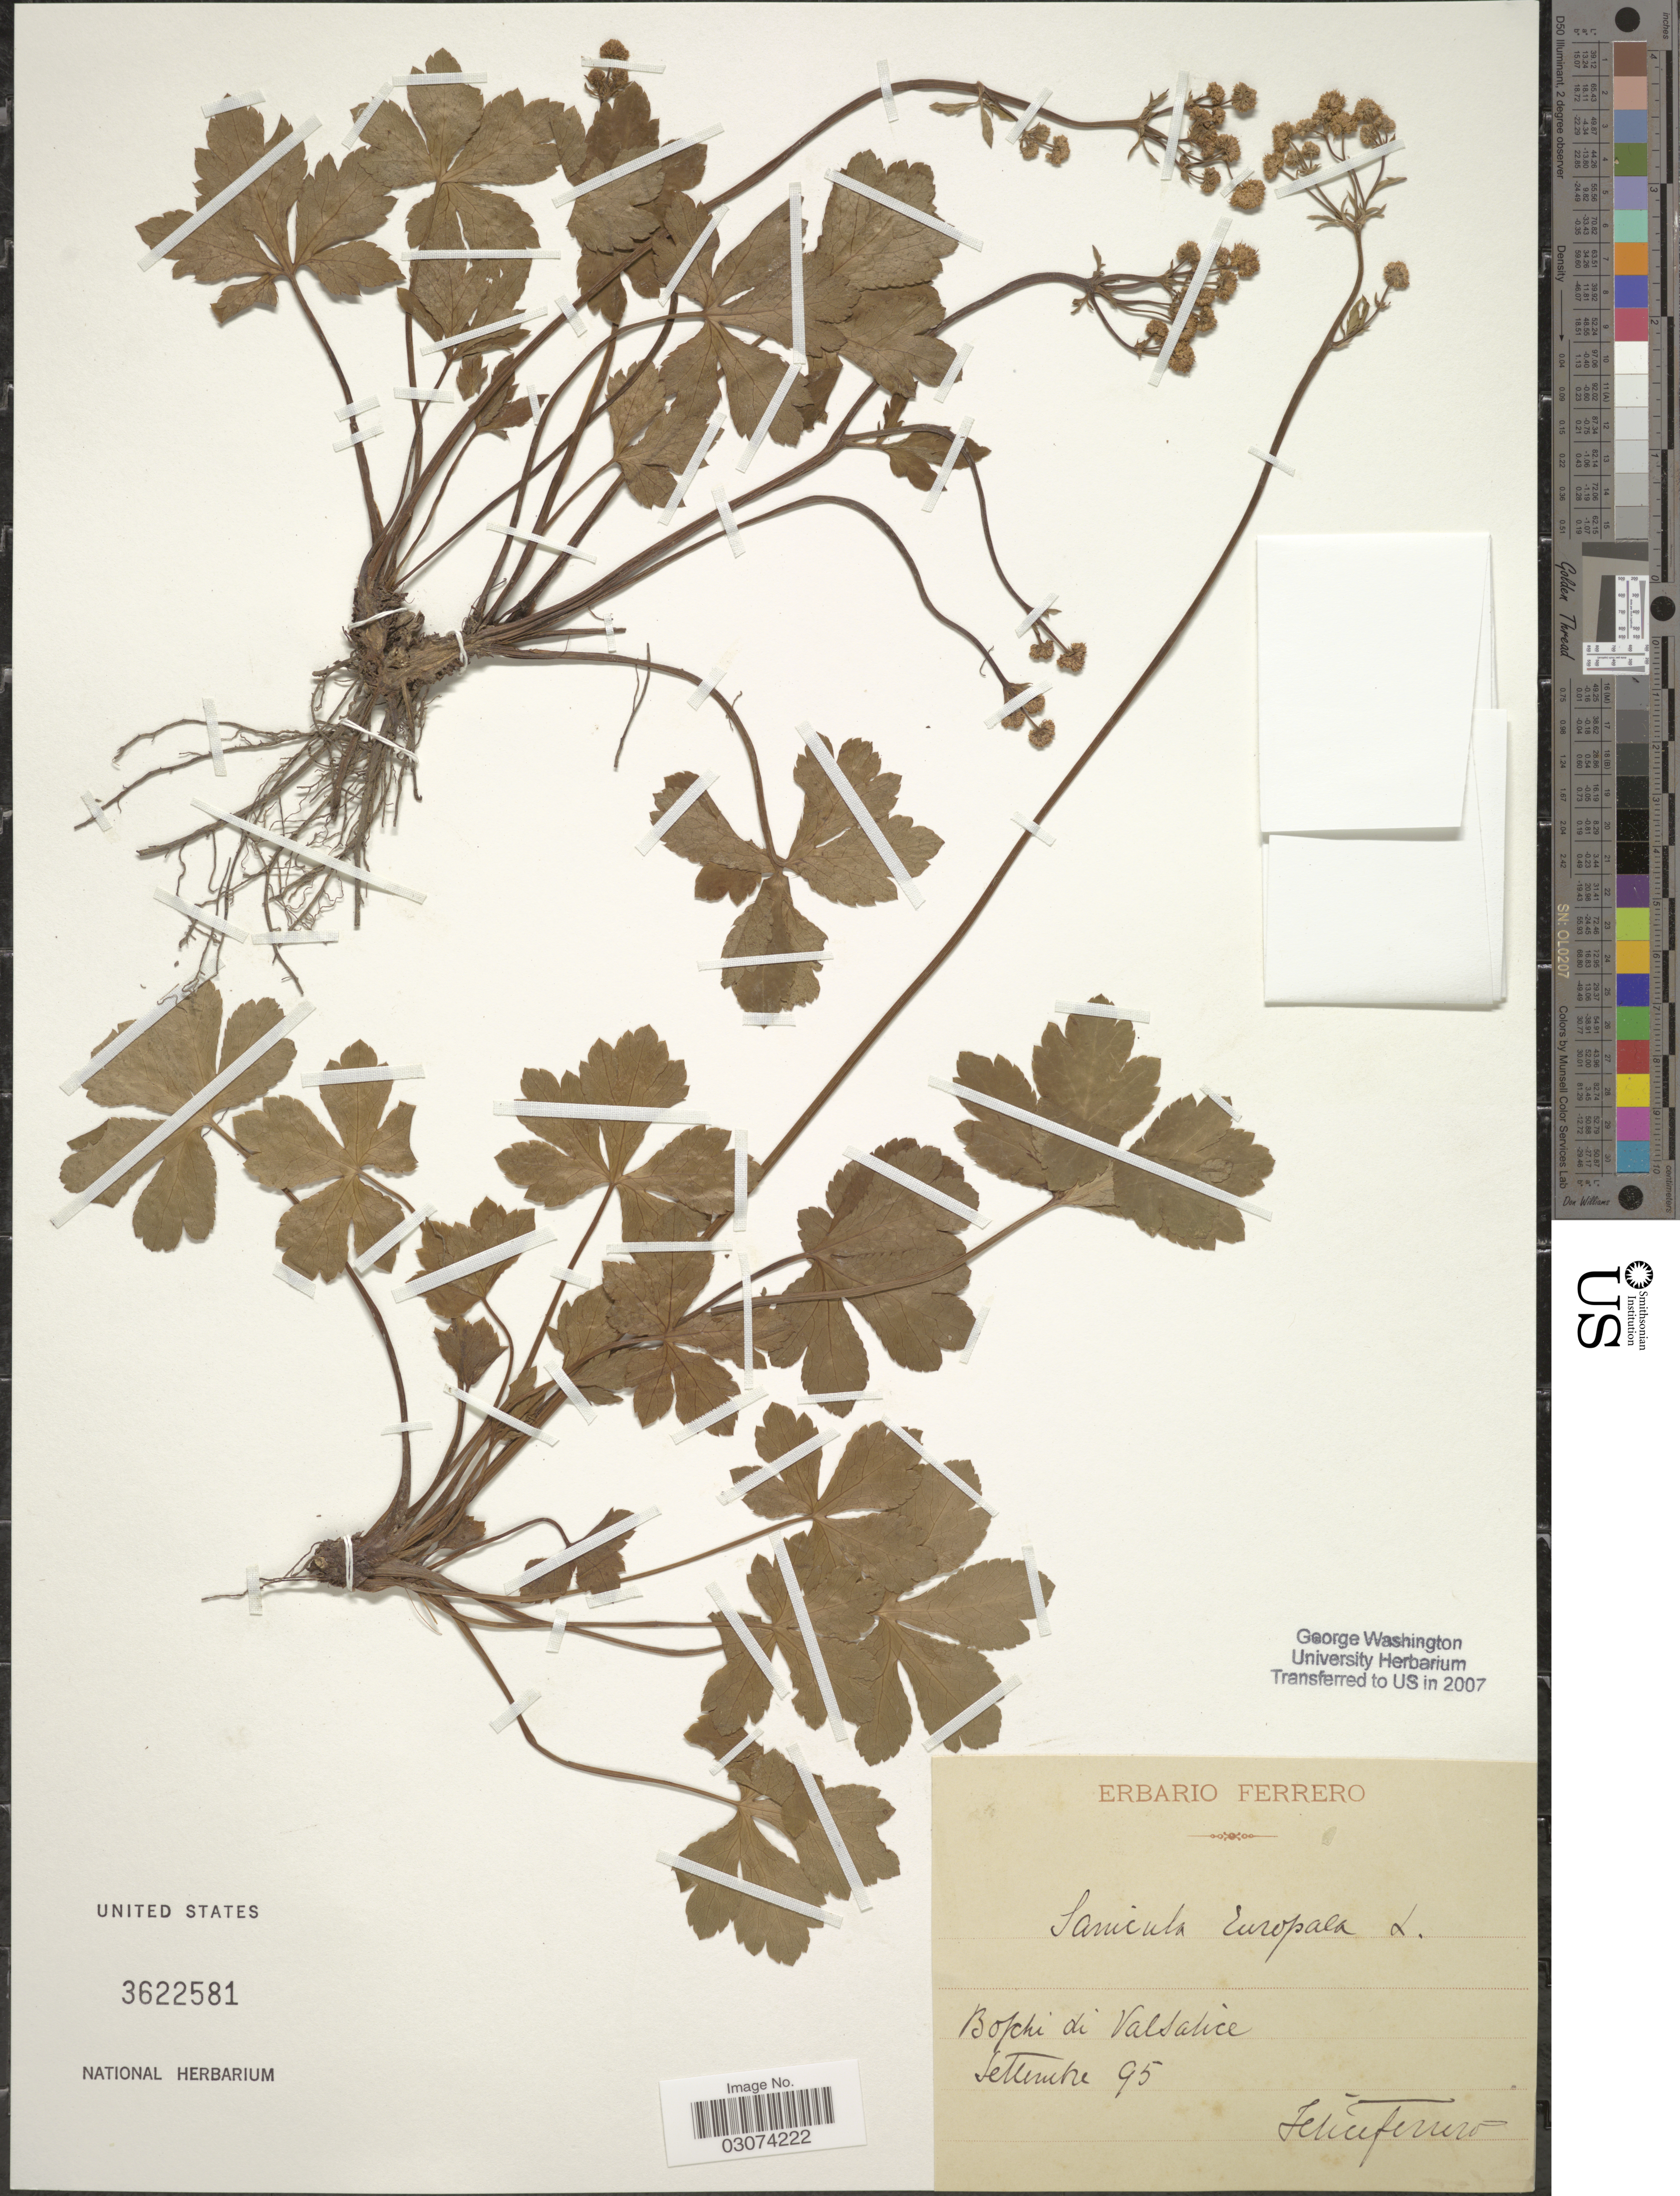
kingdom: Plantae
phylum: Tracheophyta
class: Magnoliopsida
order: Apiales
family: Apiaceae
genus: Sanicula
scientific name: Sanicula europaea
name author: L.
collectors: F. Ferrero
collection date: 1895-09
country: Italy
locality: Boschi di Valsalice.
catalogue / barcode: US 3622581